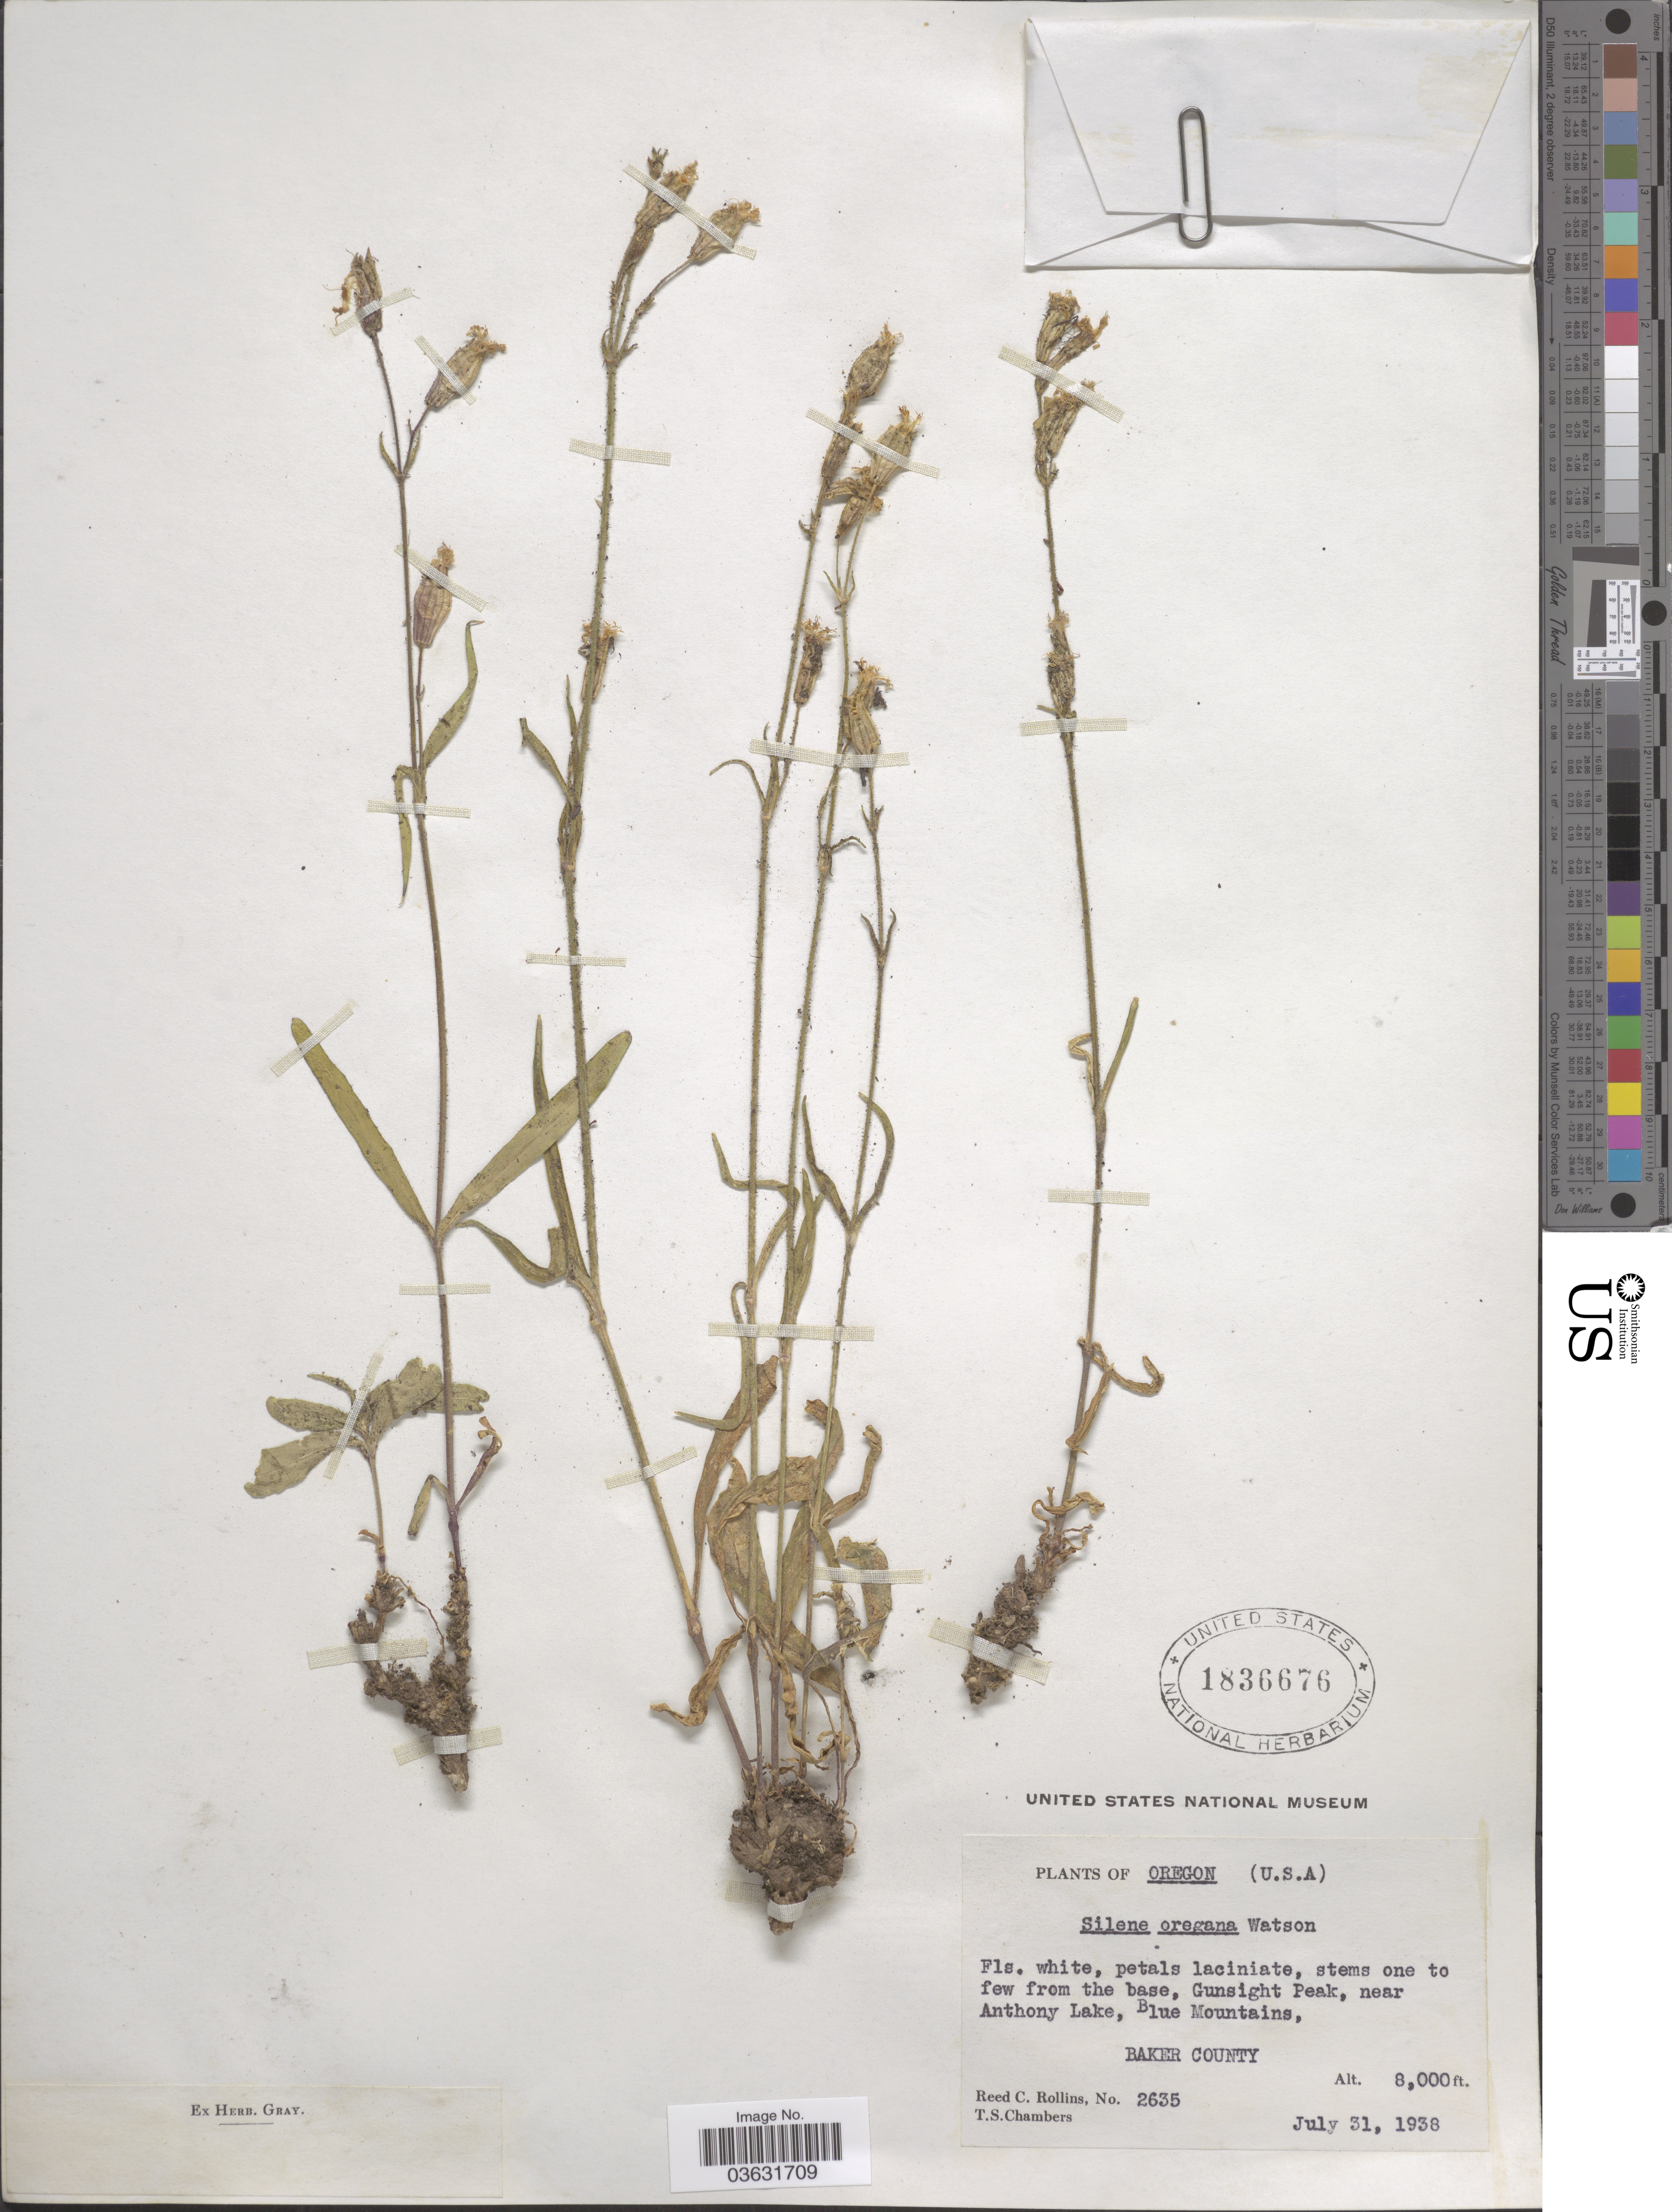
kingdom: Plantae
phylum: Tracheophyta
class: Magnoliopsida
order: Caryophyllales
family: Caryophyllaceae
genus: Silene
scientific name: Silene oregana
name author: S. Watson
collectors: R. C. Rollins & T. Chambers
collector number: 2635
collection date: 1938-07-31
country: United States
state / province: Oregon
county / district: Baker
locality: Gunsight Peak, near Anthony Lake, Blue Mountains. Baker County.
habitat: near lake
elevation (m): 2438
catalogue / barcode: US 1836676